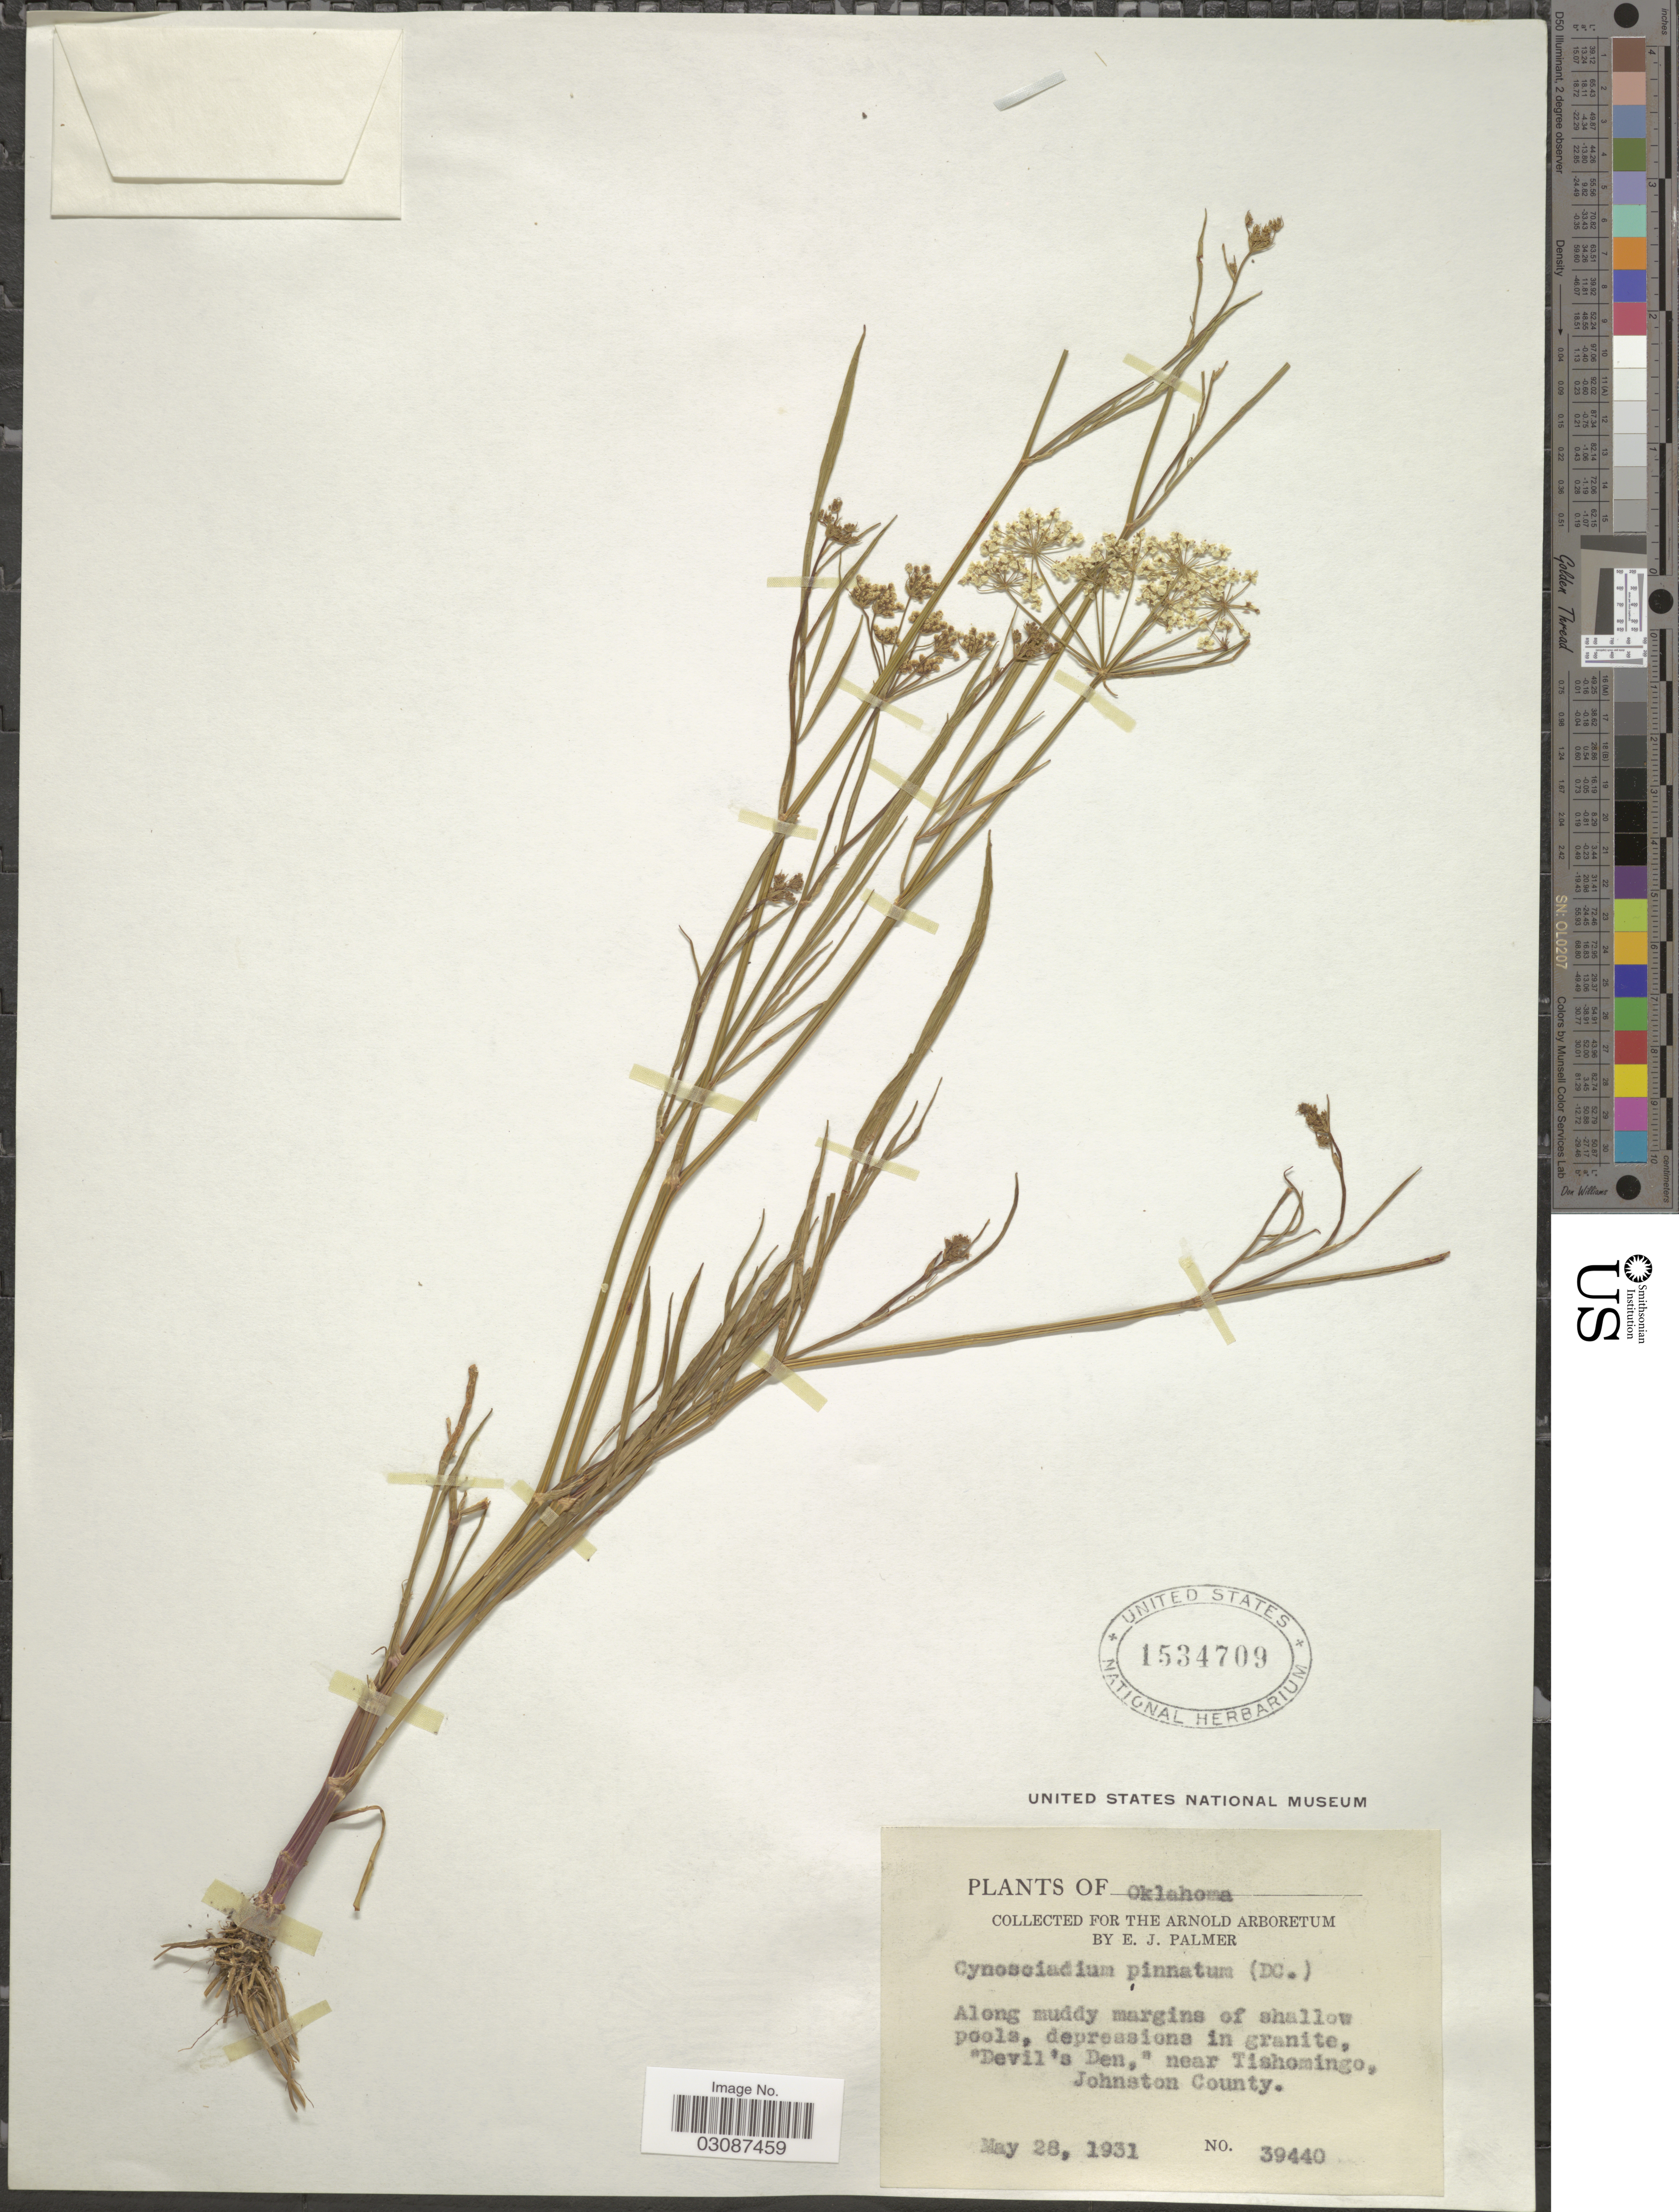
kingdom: Plantae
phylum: Tracheophyta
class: Magnoliopsida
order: Apiales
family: Apiaceae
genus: Limnosciadium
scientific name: Limnosciadium pinnatum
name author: (DC.) Mathias & Constance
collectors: E. J. Palmer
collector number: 39440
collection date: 1931-05-28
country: United States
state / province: Oklahoma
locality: Devil's Den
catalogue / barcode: US 1534709